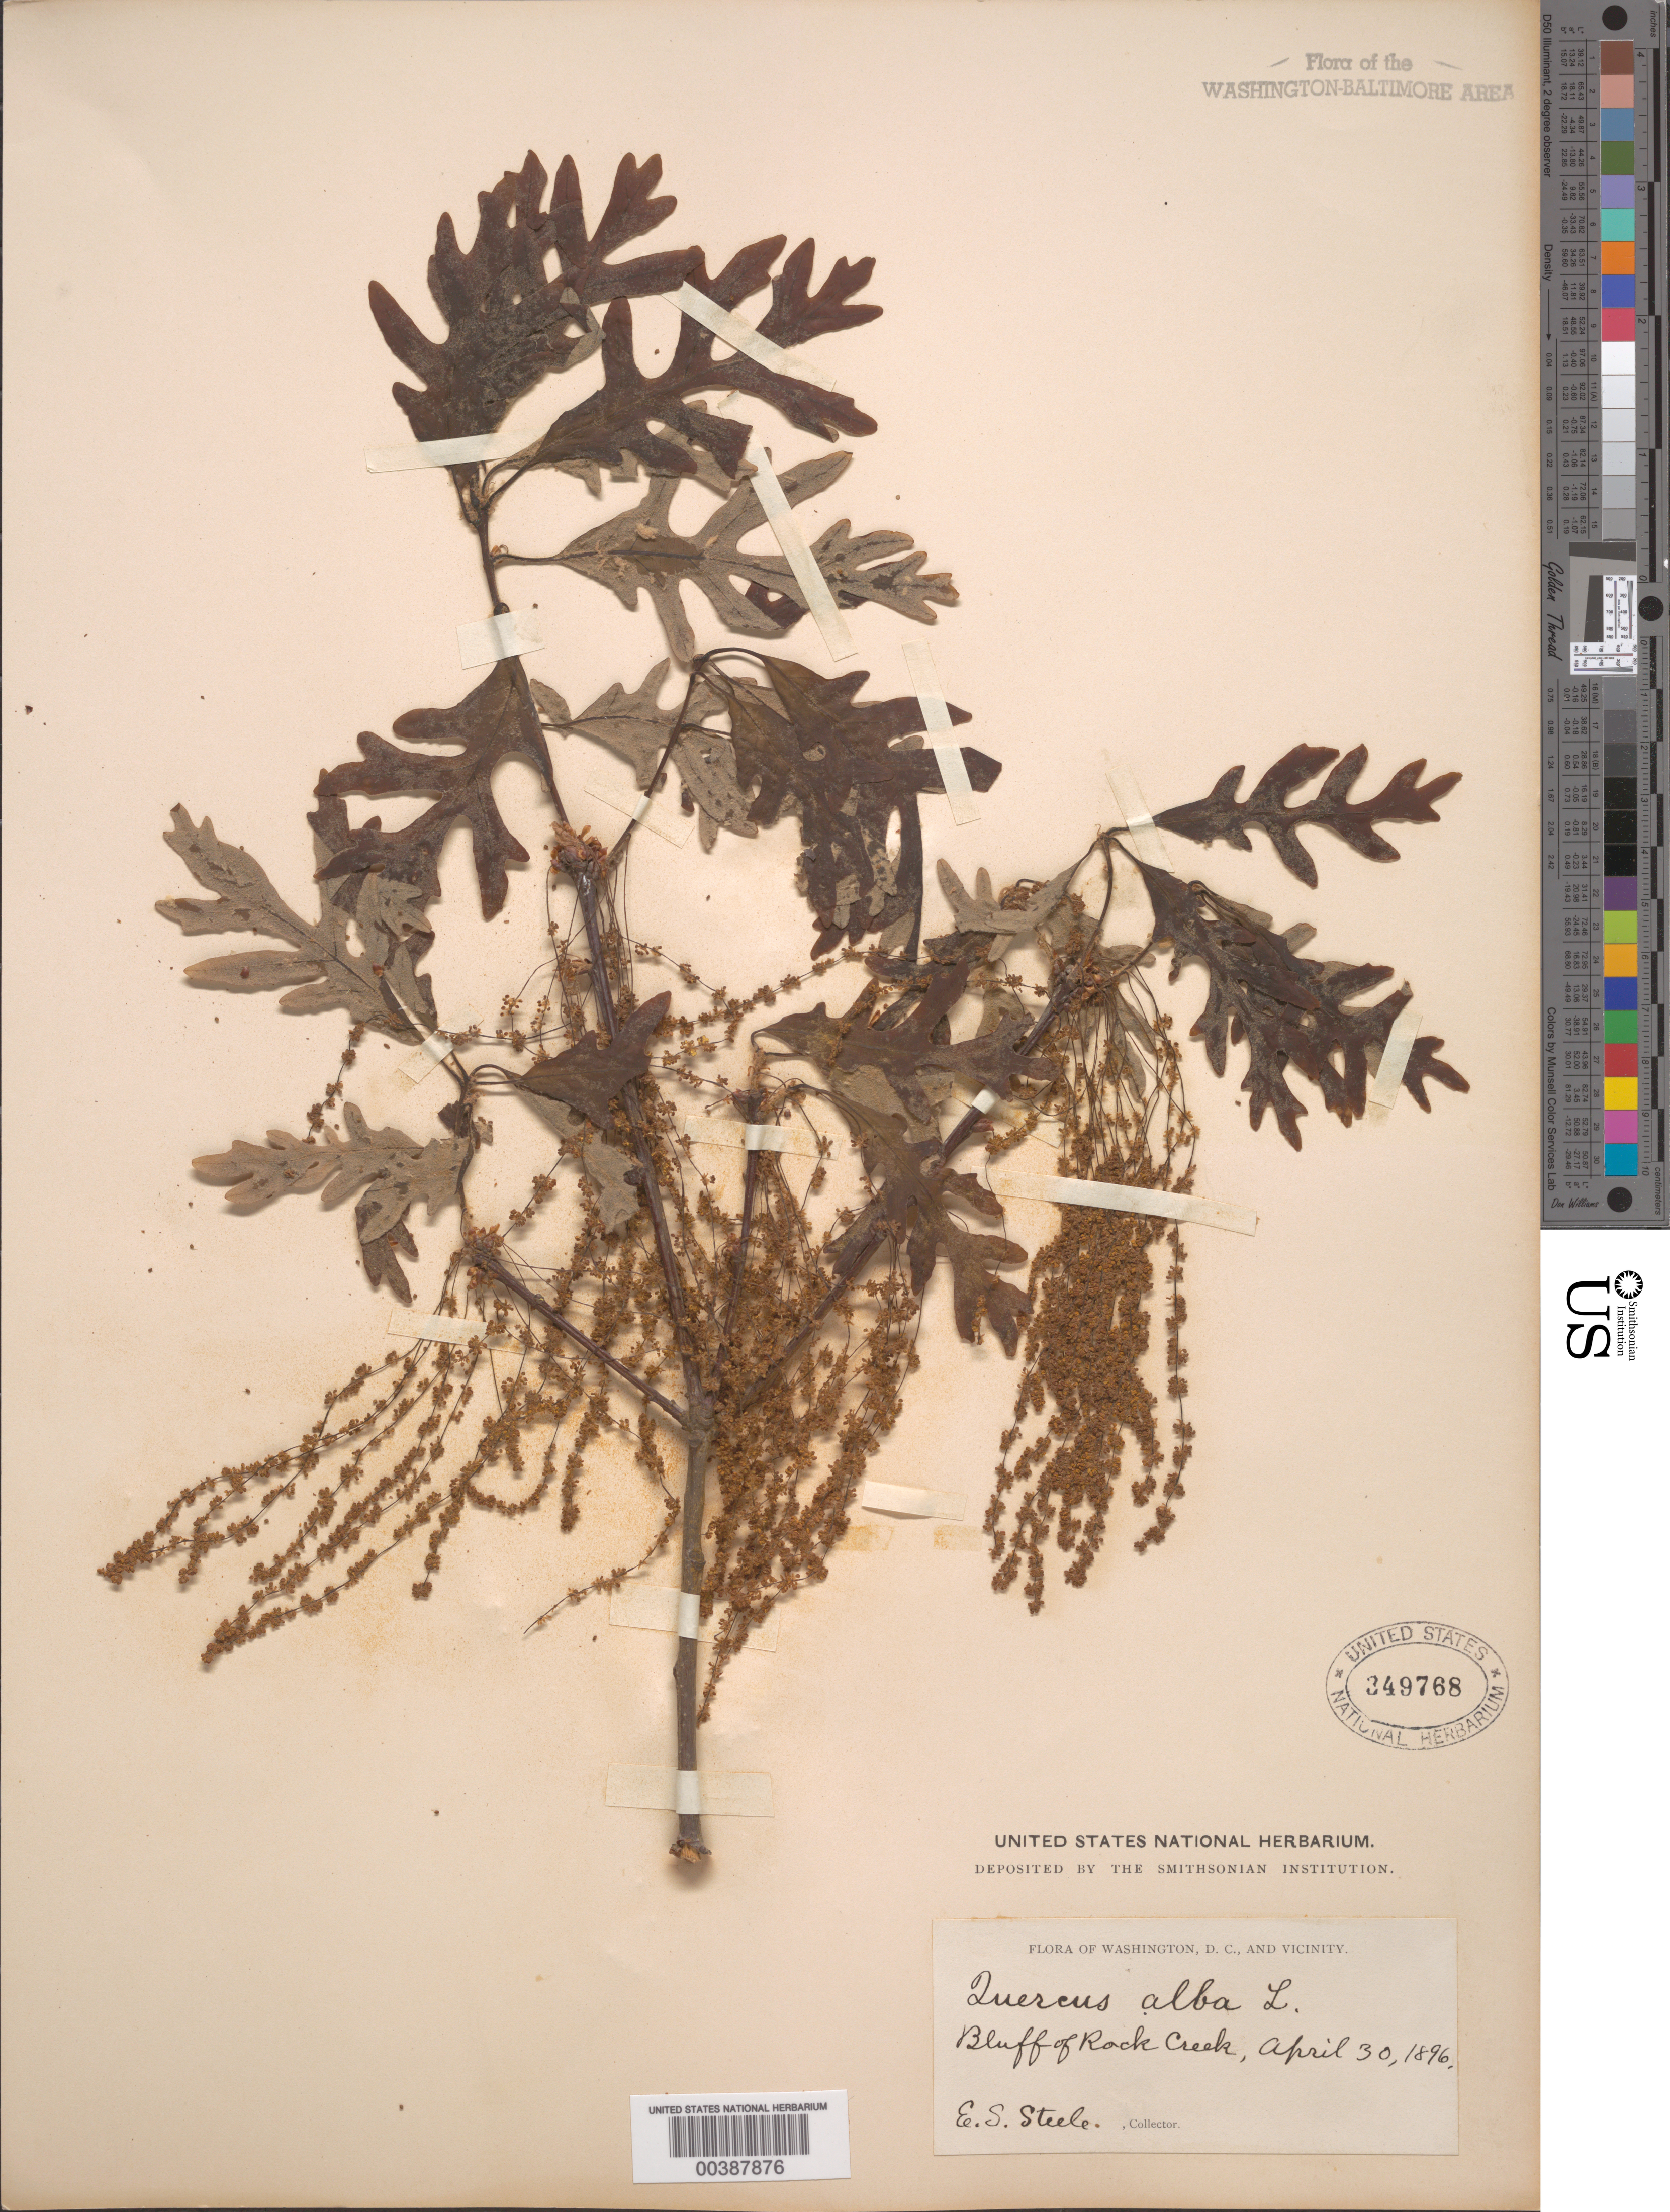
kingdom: Plantae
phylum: Tracheophyta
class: Magnoliopsida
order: Fagales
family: Fagaceae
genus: Quercus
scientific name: Quercus alba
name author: L.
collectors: E. Steele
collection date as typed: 30 Apr 1896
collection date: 1896-04-30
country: United States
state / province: District of Columbia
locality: Rock Creek Rock Creek Park and vicinity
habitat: Bluff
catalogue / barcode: US 349768